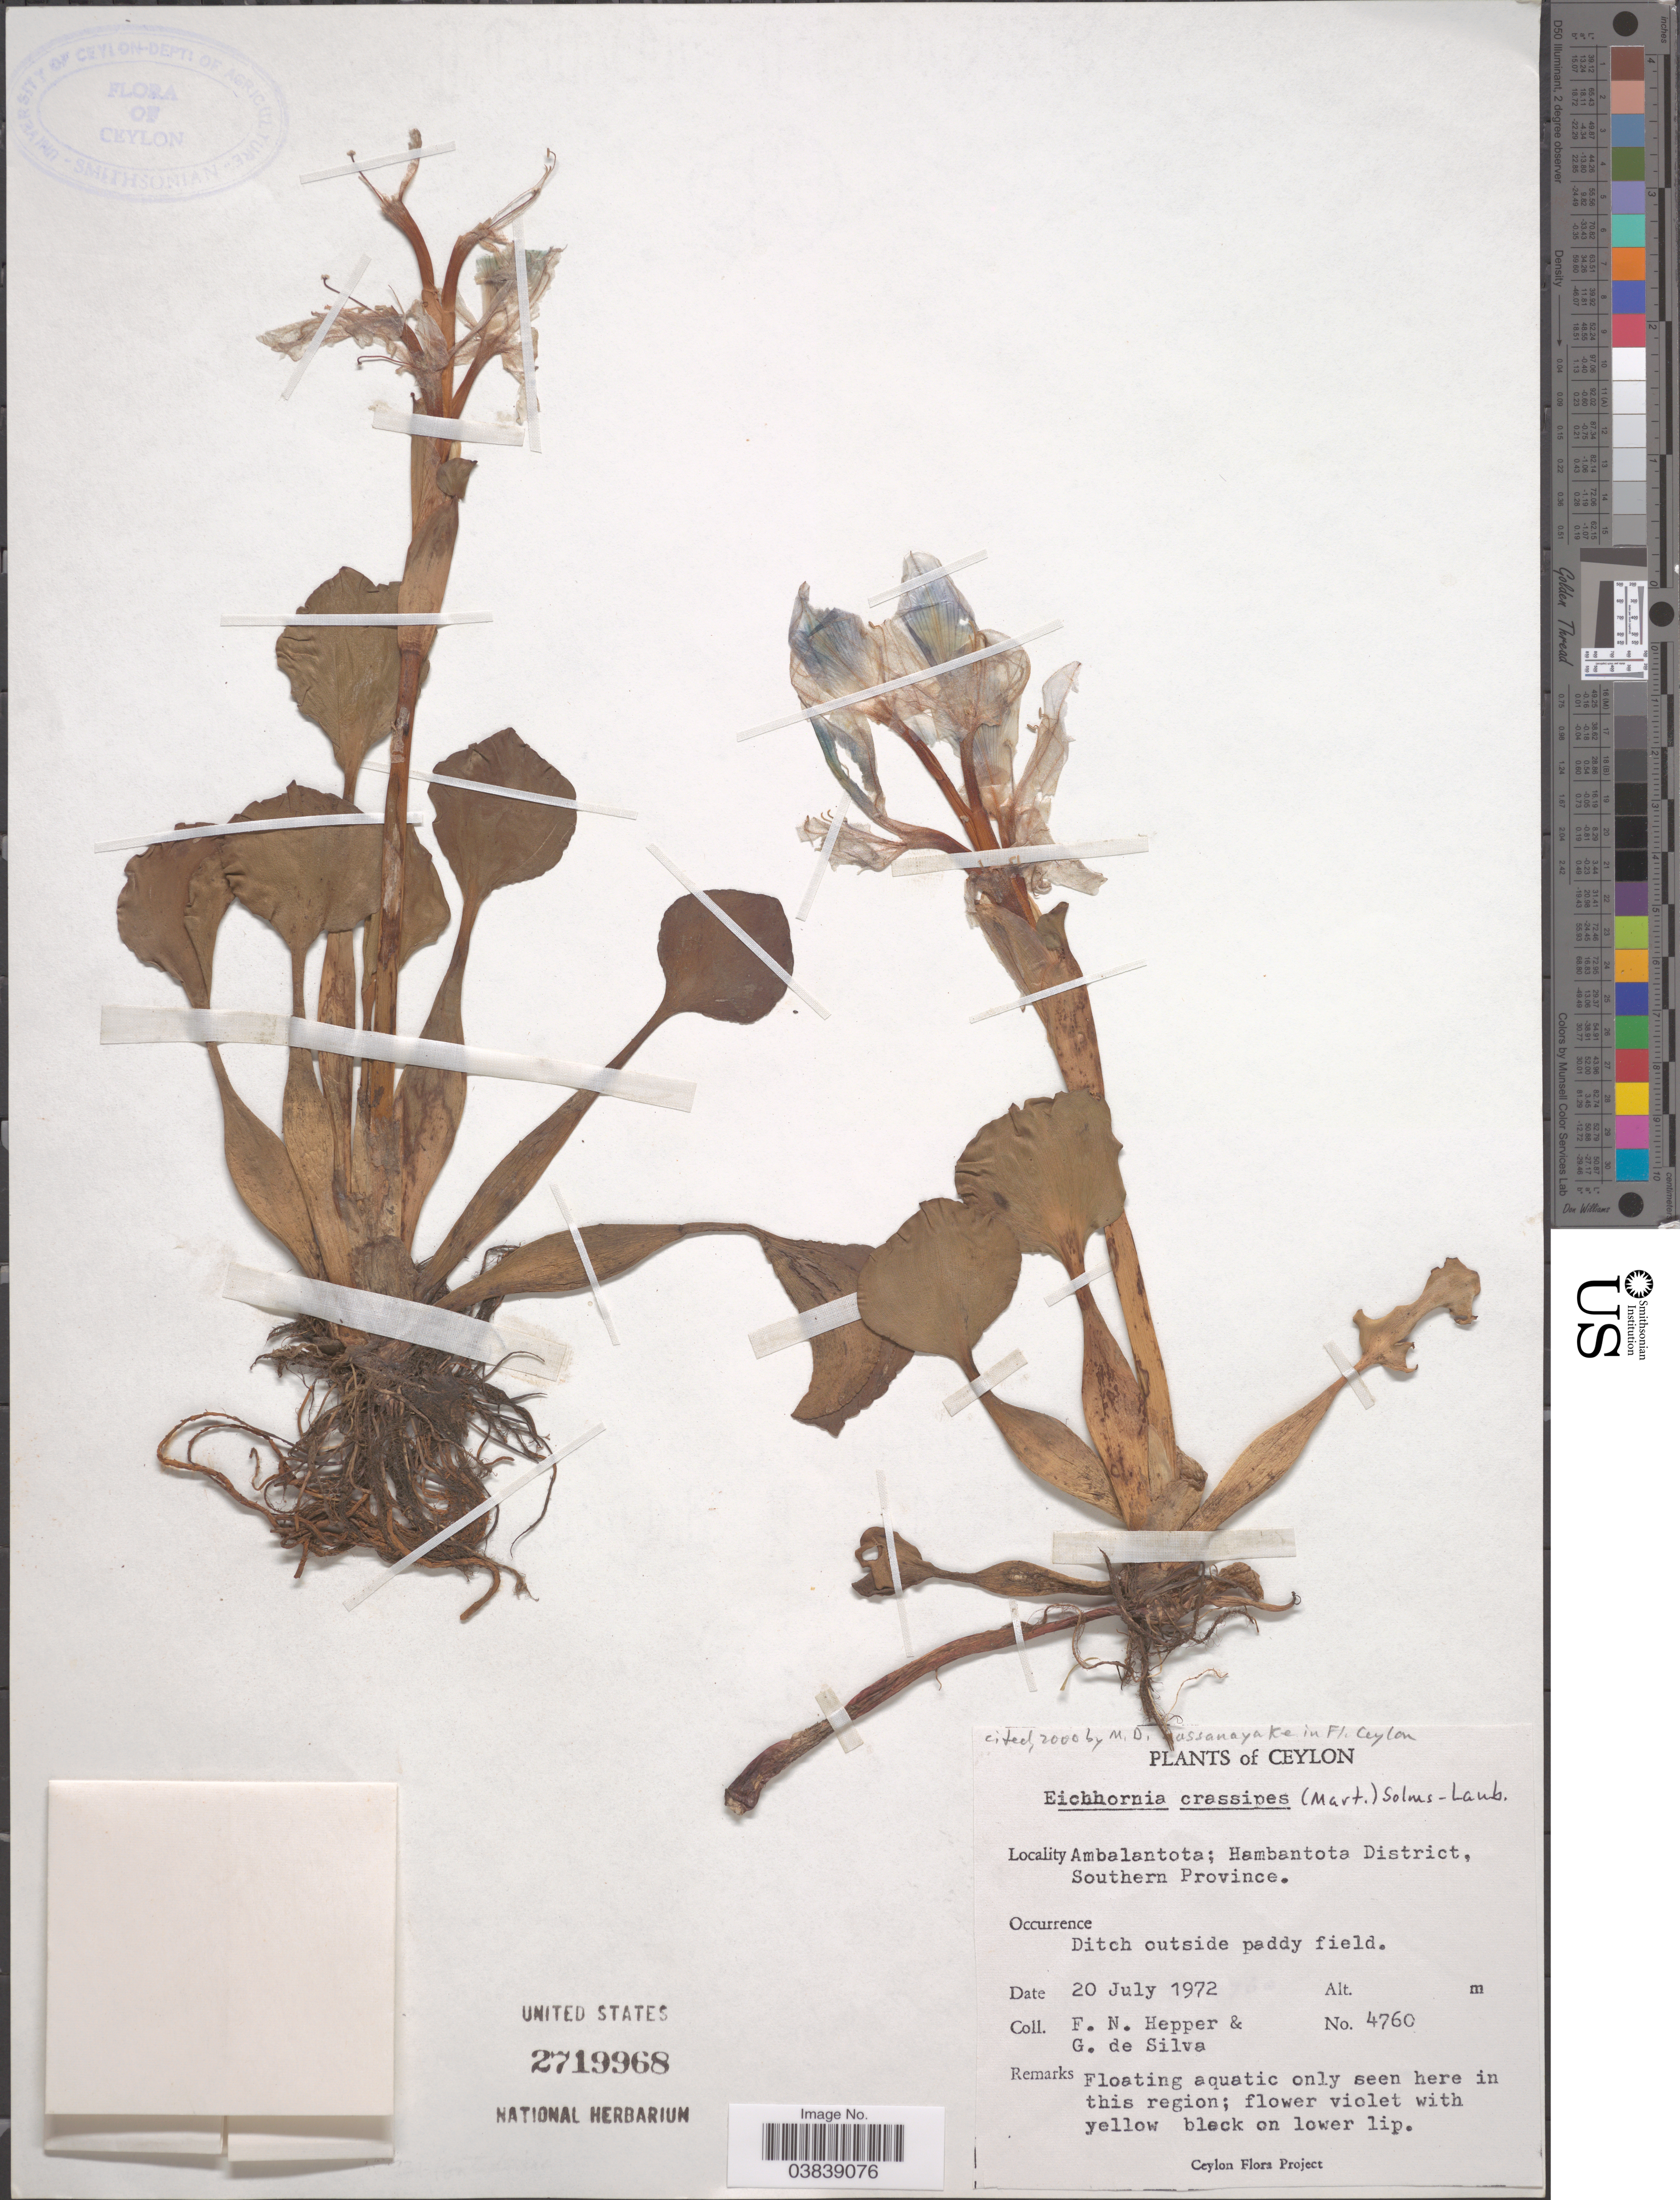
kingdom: Plantae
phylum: Tracheophyta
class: Liliopsida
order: Commelinales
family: Pontederiaceae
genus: Eichhornia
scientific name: Eichhornia crassipes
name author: (Mart.) Solms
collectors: F. Hepper & G. De Silva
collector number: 4760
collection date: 1972-07-20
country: Sri Lanka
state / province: Southern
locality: Ceylon. Ambalantota; Hambantota District.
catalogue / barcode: US 2719968